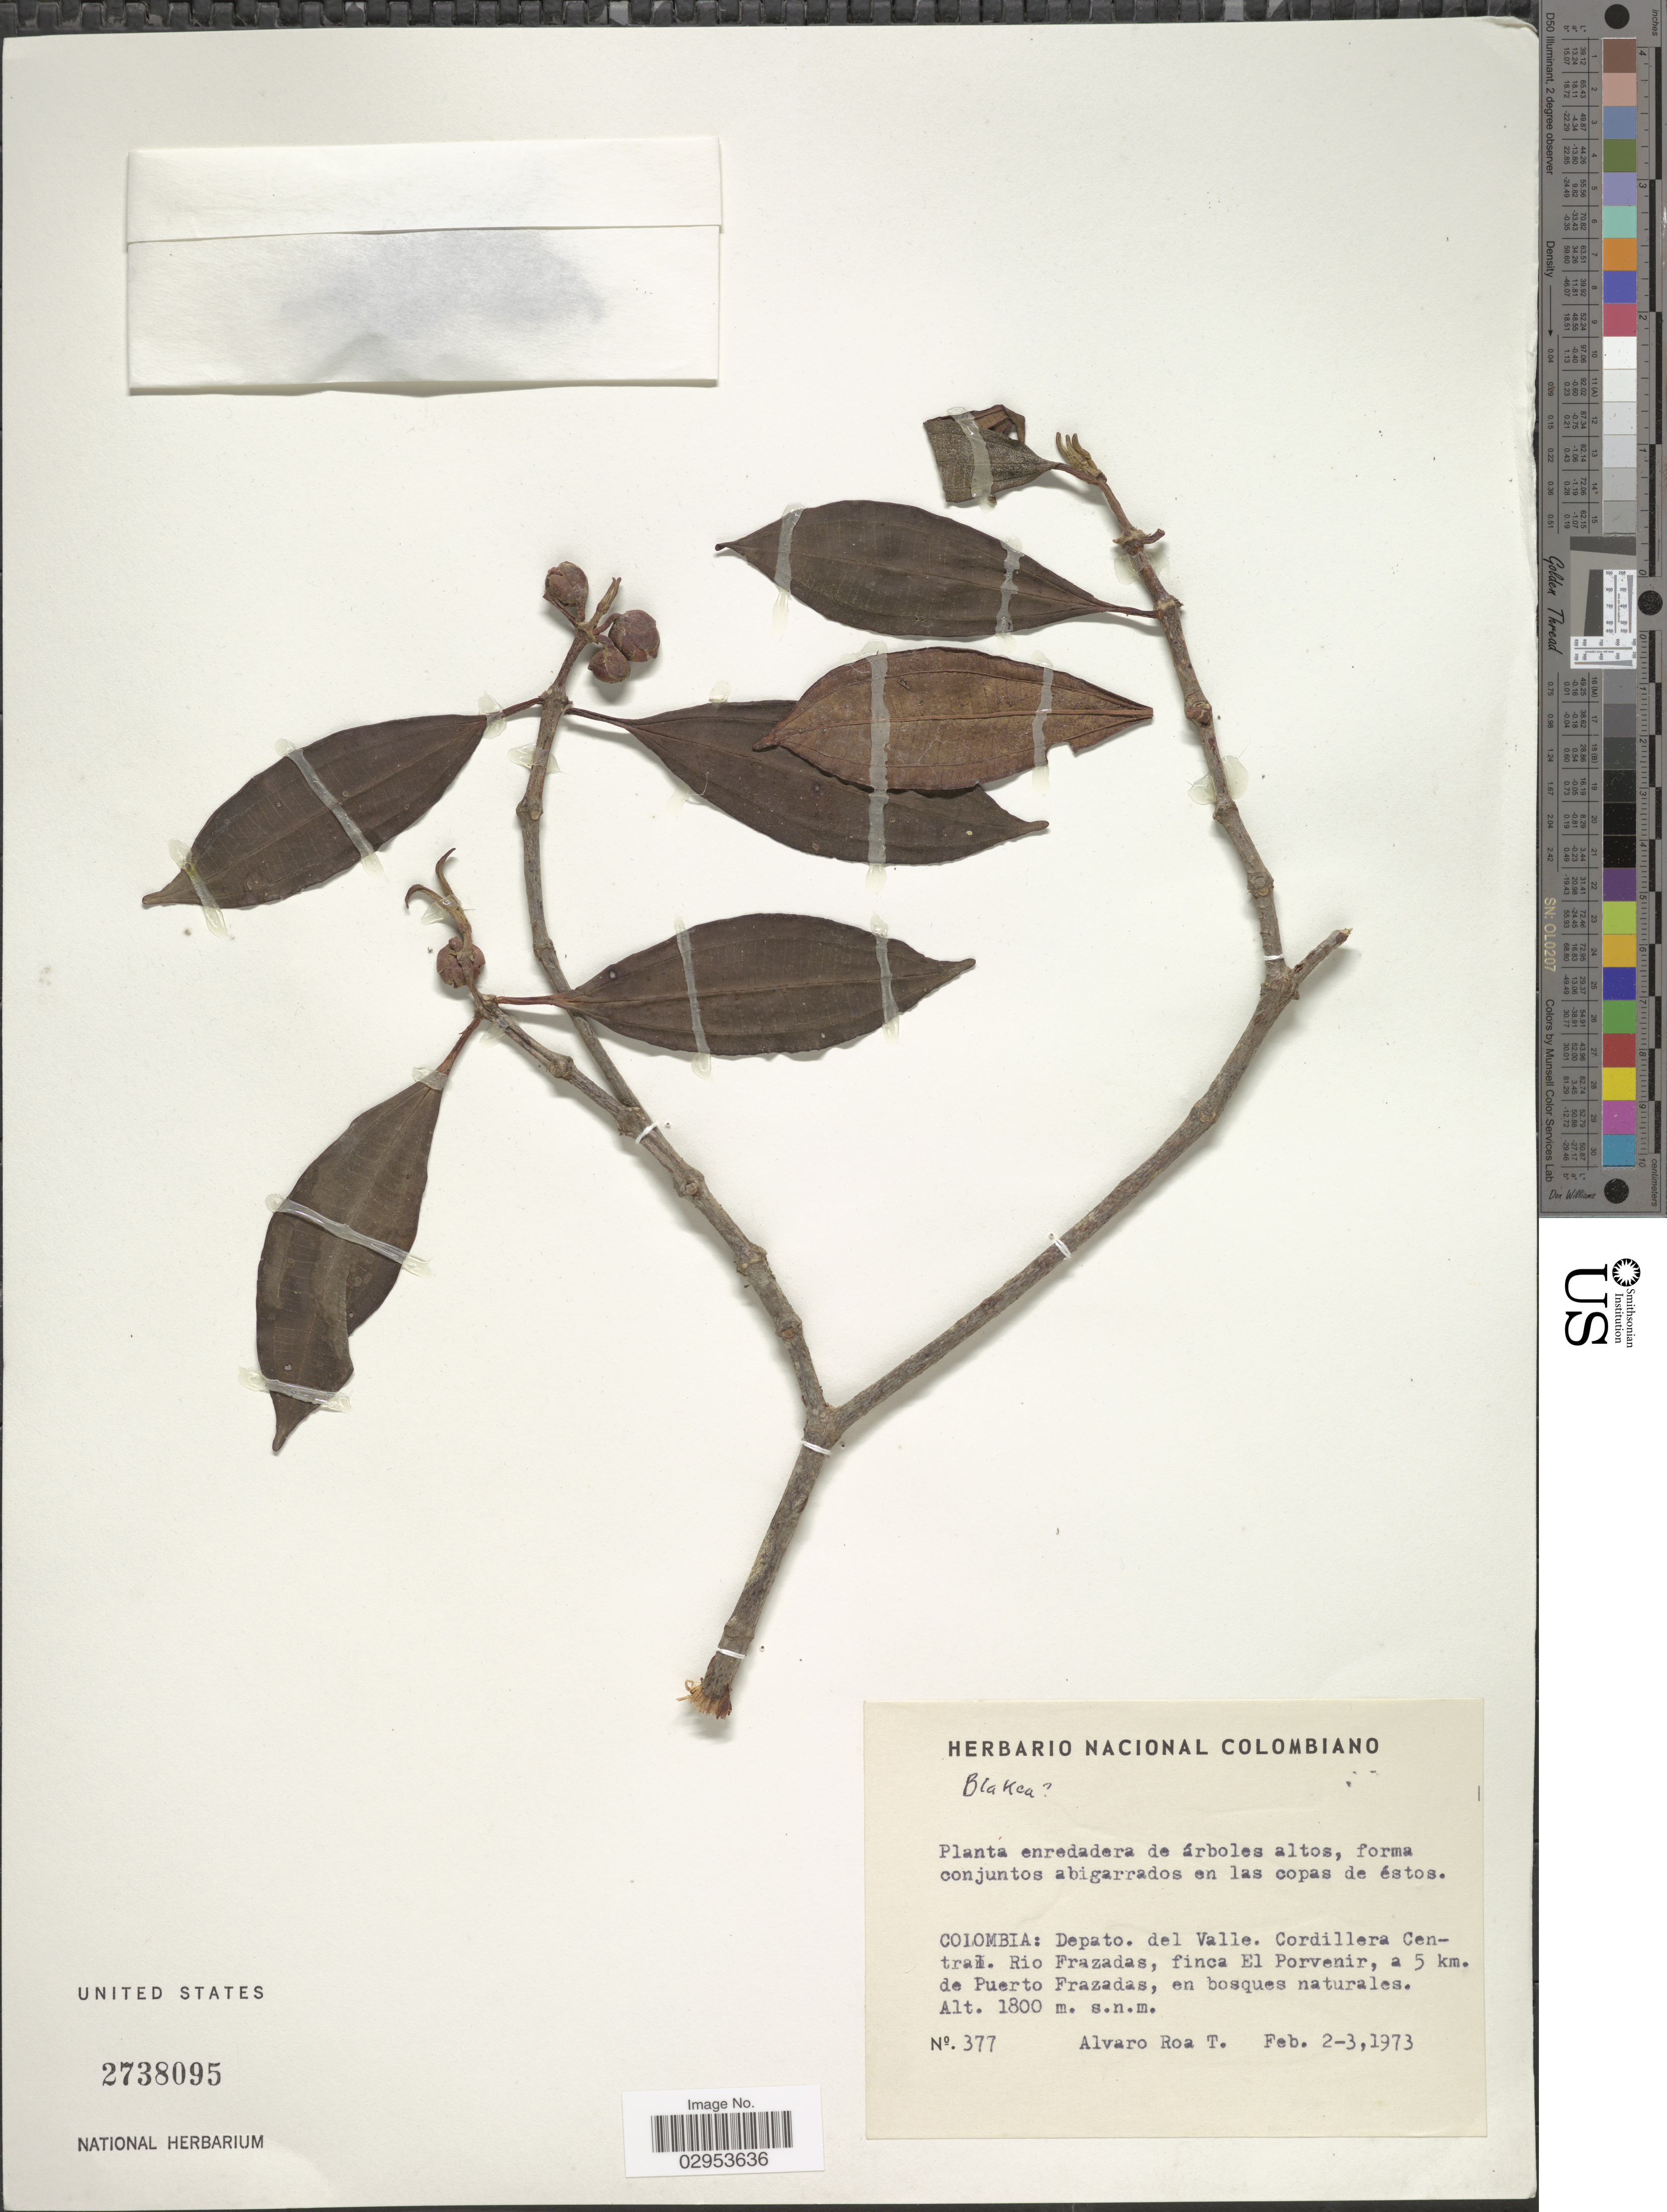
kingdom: Plantae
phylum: Tracheophyta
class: Magnoliopsida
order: Myrtales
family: Melastomataceae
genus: Blakea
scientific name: Blakea sp.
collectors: A. Roa T.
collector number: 377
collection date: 1973-02-02/1973-02-03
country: Colombia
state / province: Valle del Cauca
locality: Depato. del Valle. Cordillera Central. Rio Frazadas, finca El Porvenir, a 5 km. de Puerto Frazadas.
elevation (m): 1800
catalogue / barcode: US 2738095